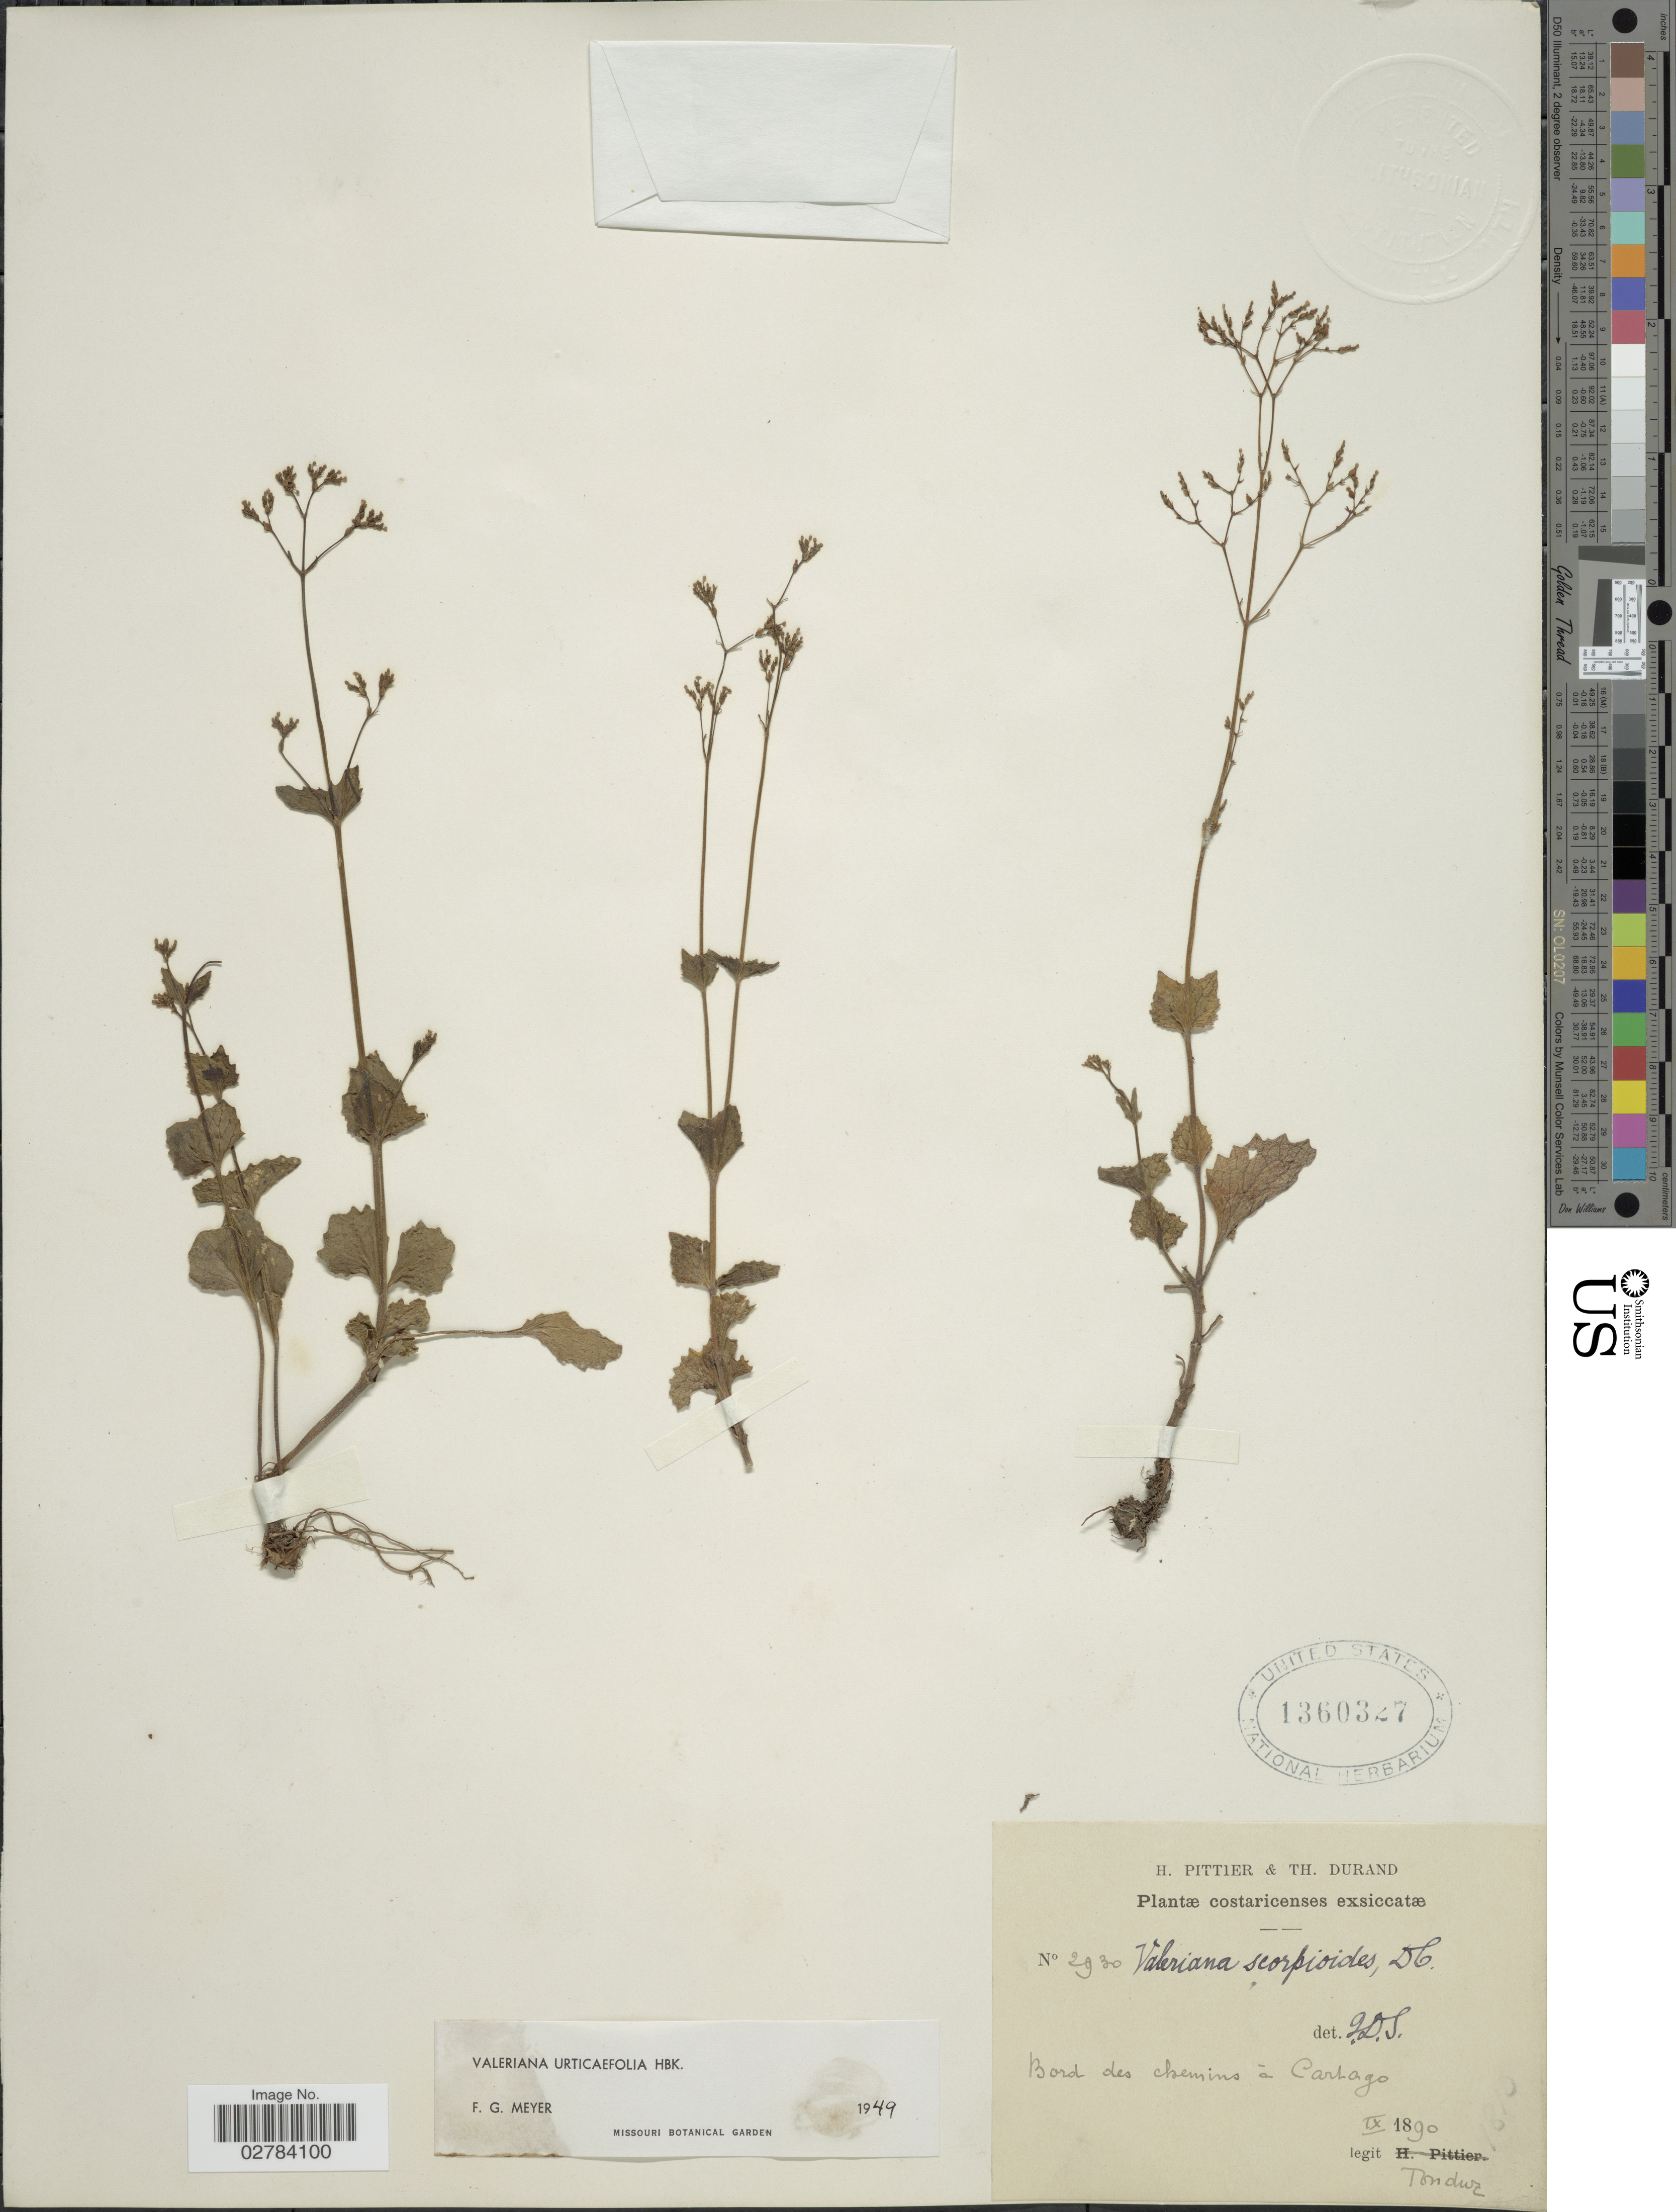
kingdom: Plantae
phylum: Tracheophyta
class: Magnoliopsida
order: Dipsacales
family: Caprifoliaceae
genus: Valeriana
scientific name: Valeriana urticaefolia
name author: Kunth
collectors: Tonduz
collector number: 2930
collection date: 1890-09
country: Costa Rica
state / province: Cartago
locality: Bord de chemins à Cartago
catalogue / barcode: US 1360327